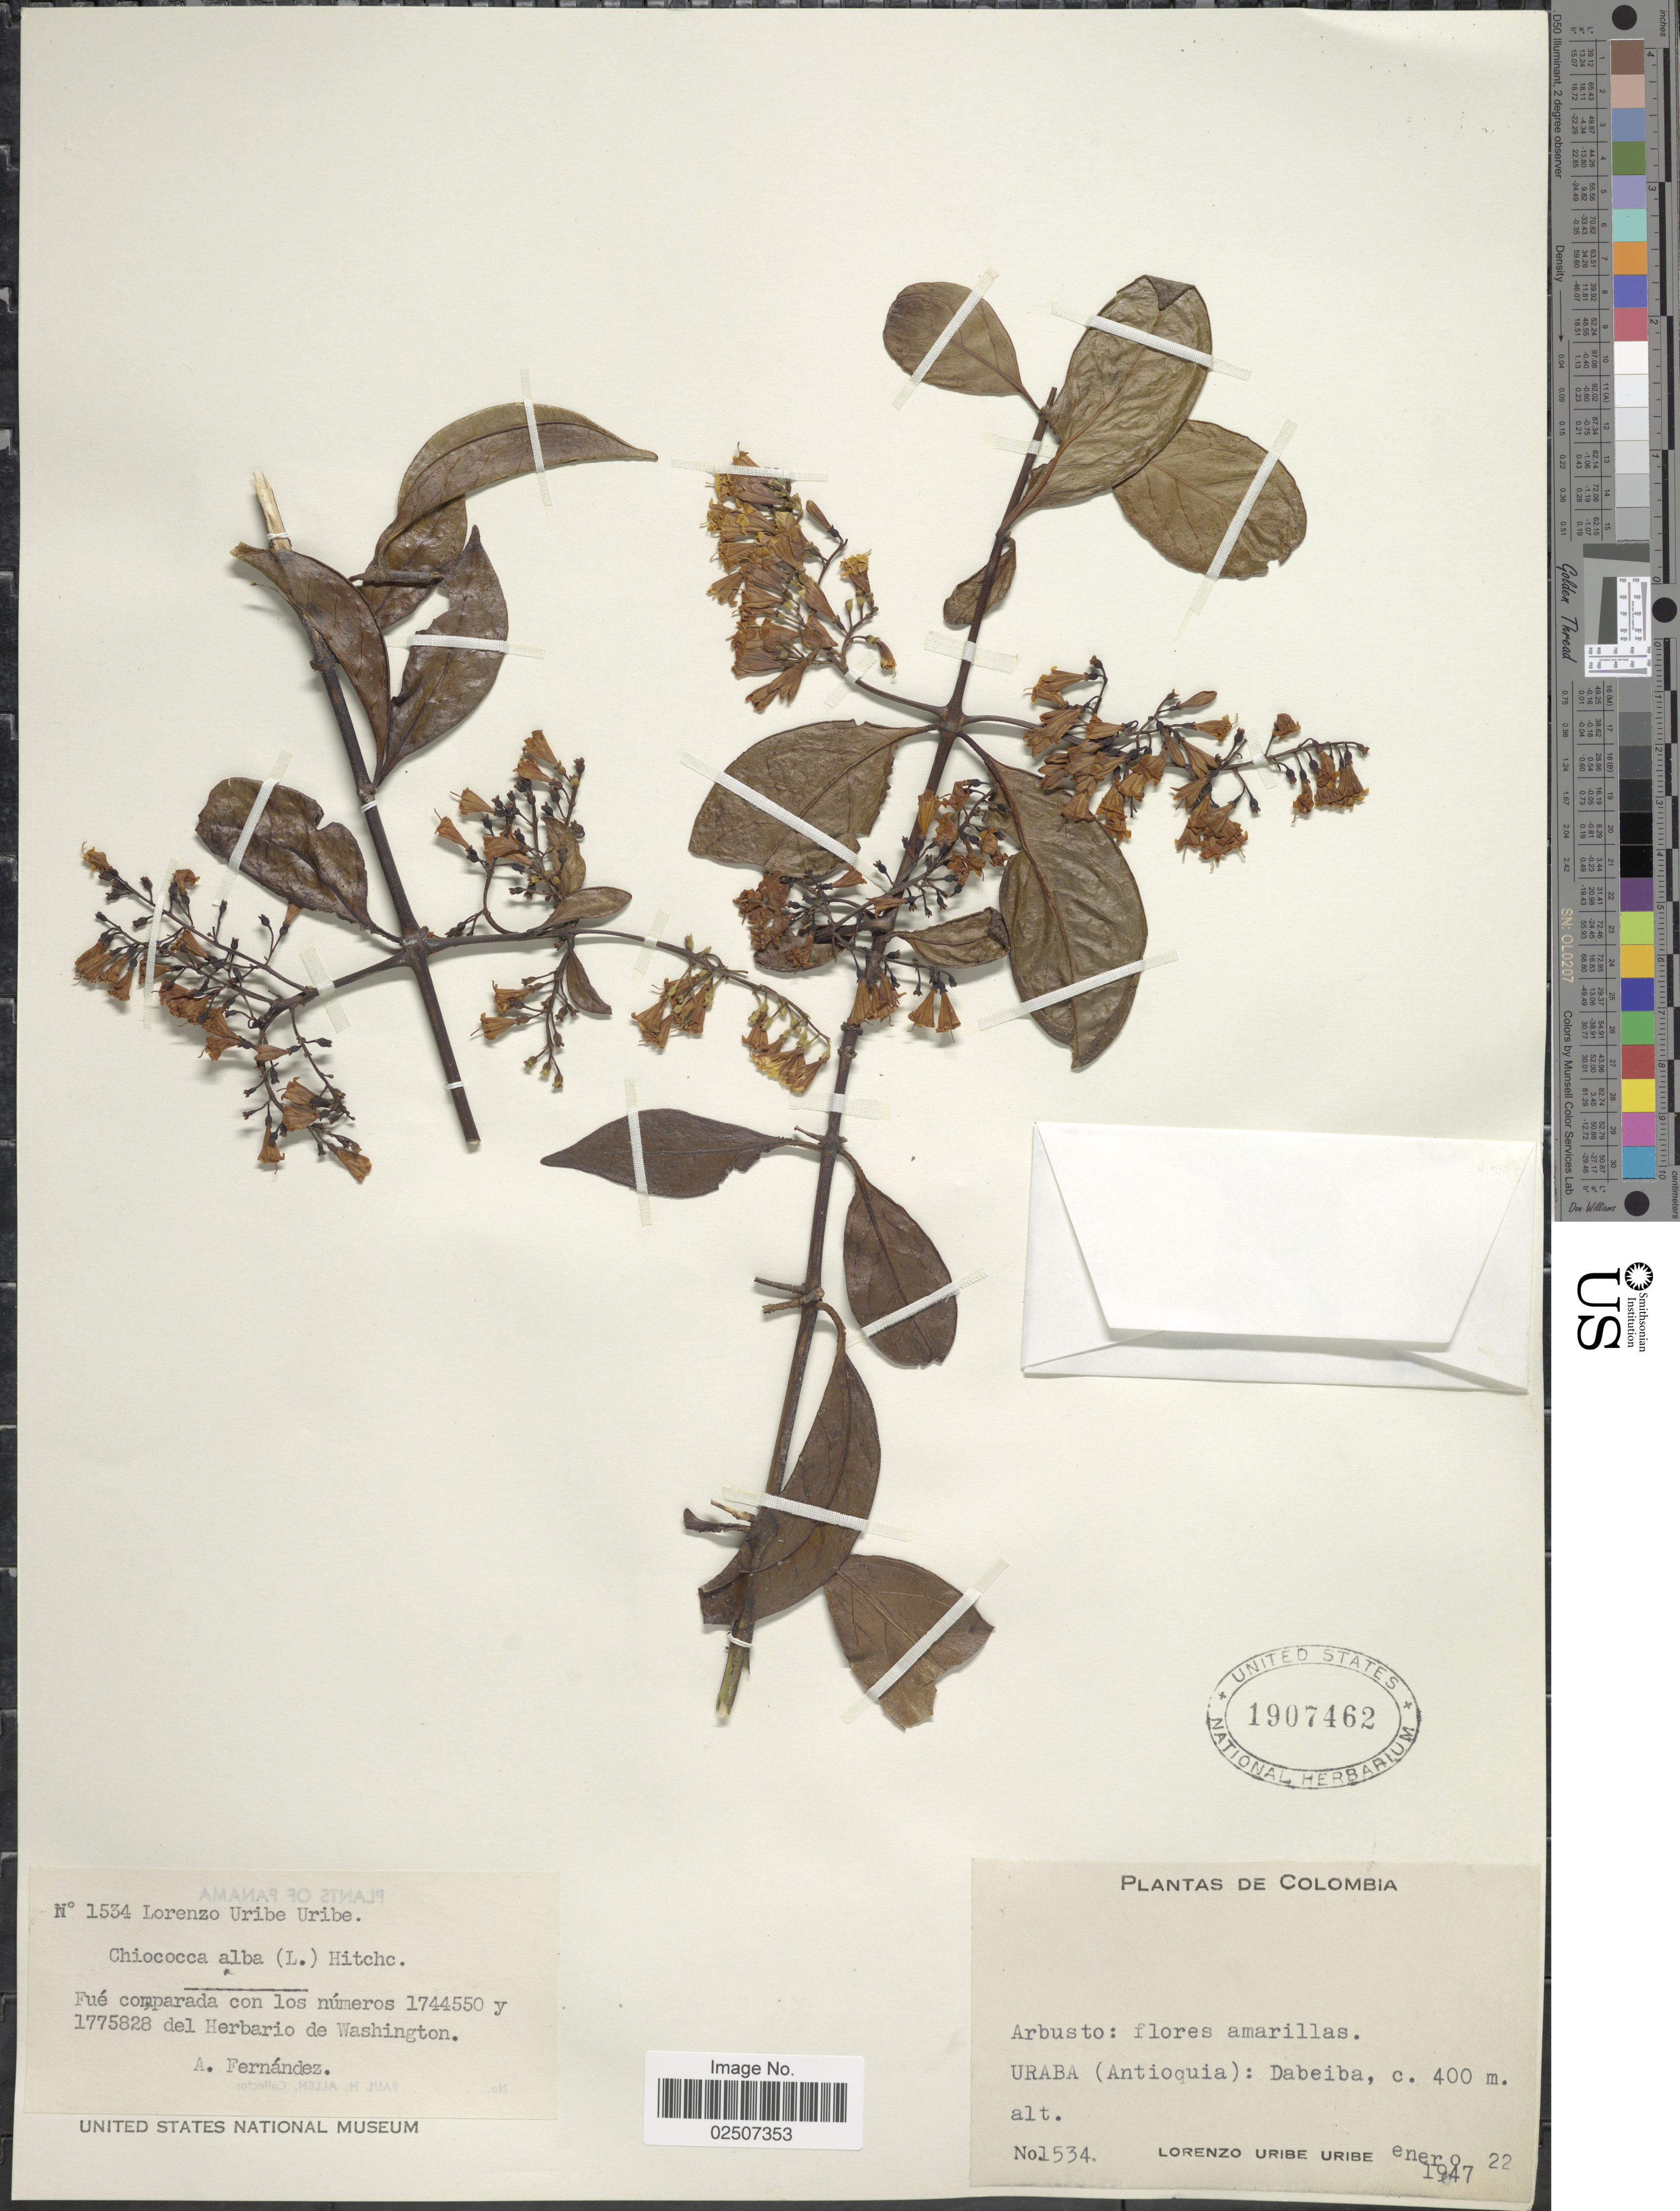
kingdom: Plantae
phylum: Tracheophyta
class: Magnoliopsida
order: Gentianales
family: Rubiaceae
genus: Chiococca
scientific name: Chiococca alba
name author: (L.) Hitchc.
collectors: L. Uribe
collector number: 1534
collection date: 1947-01-22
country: Colombia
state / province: Antioquia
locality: Uraba: Dabeiba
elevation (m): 400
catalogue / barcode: US 1907462